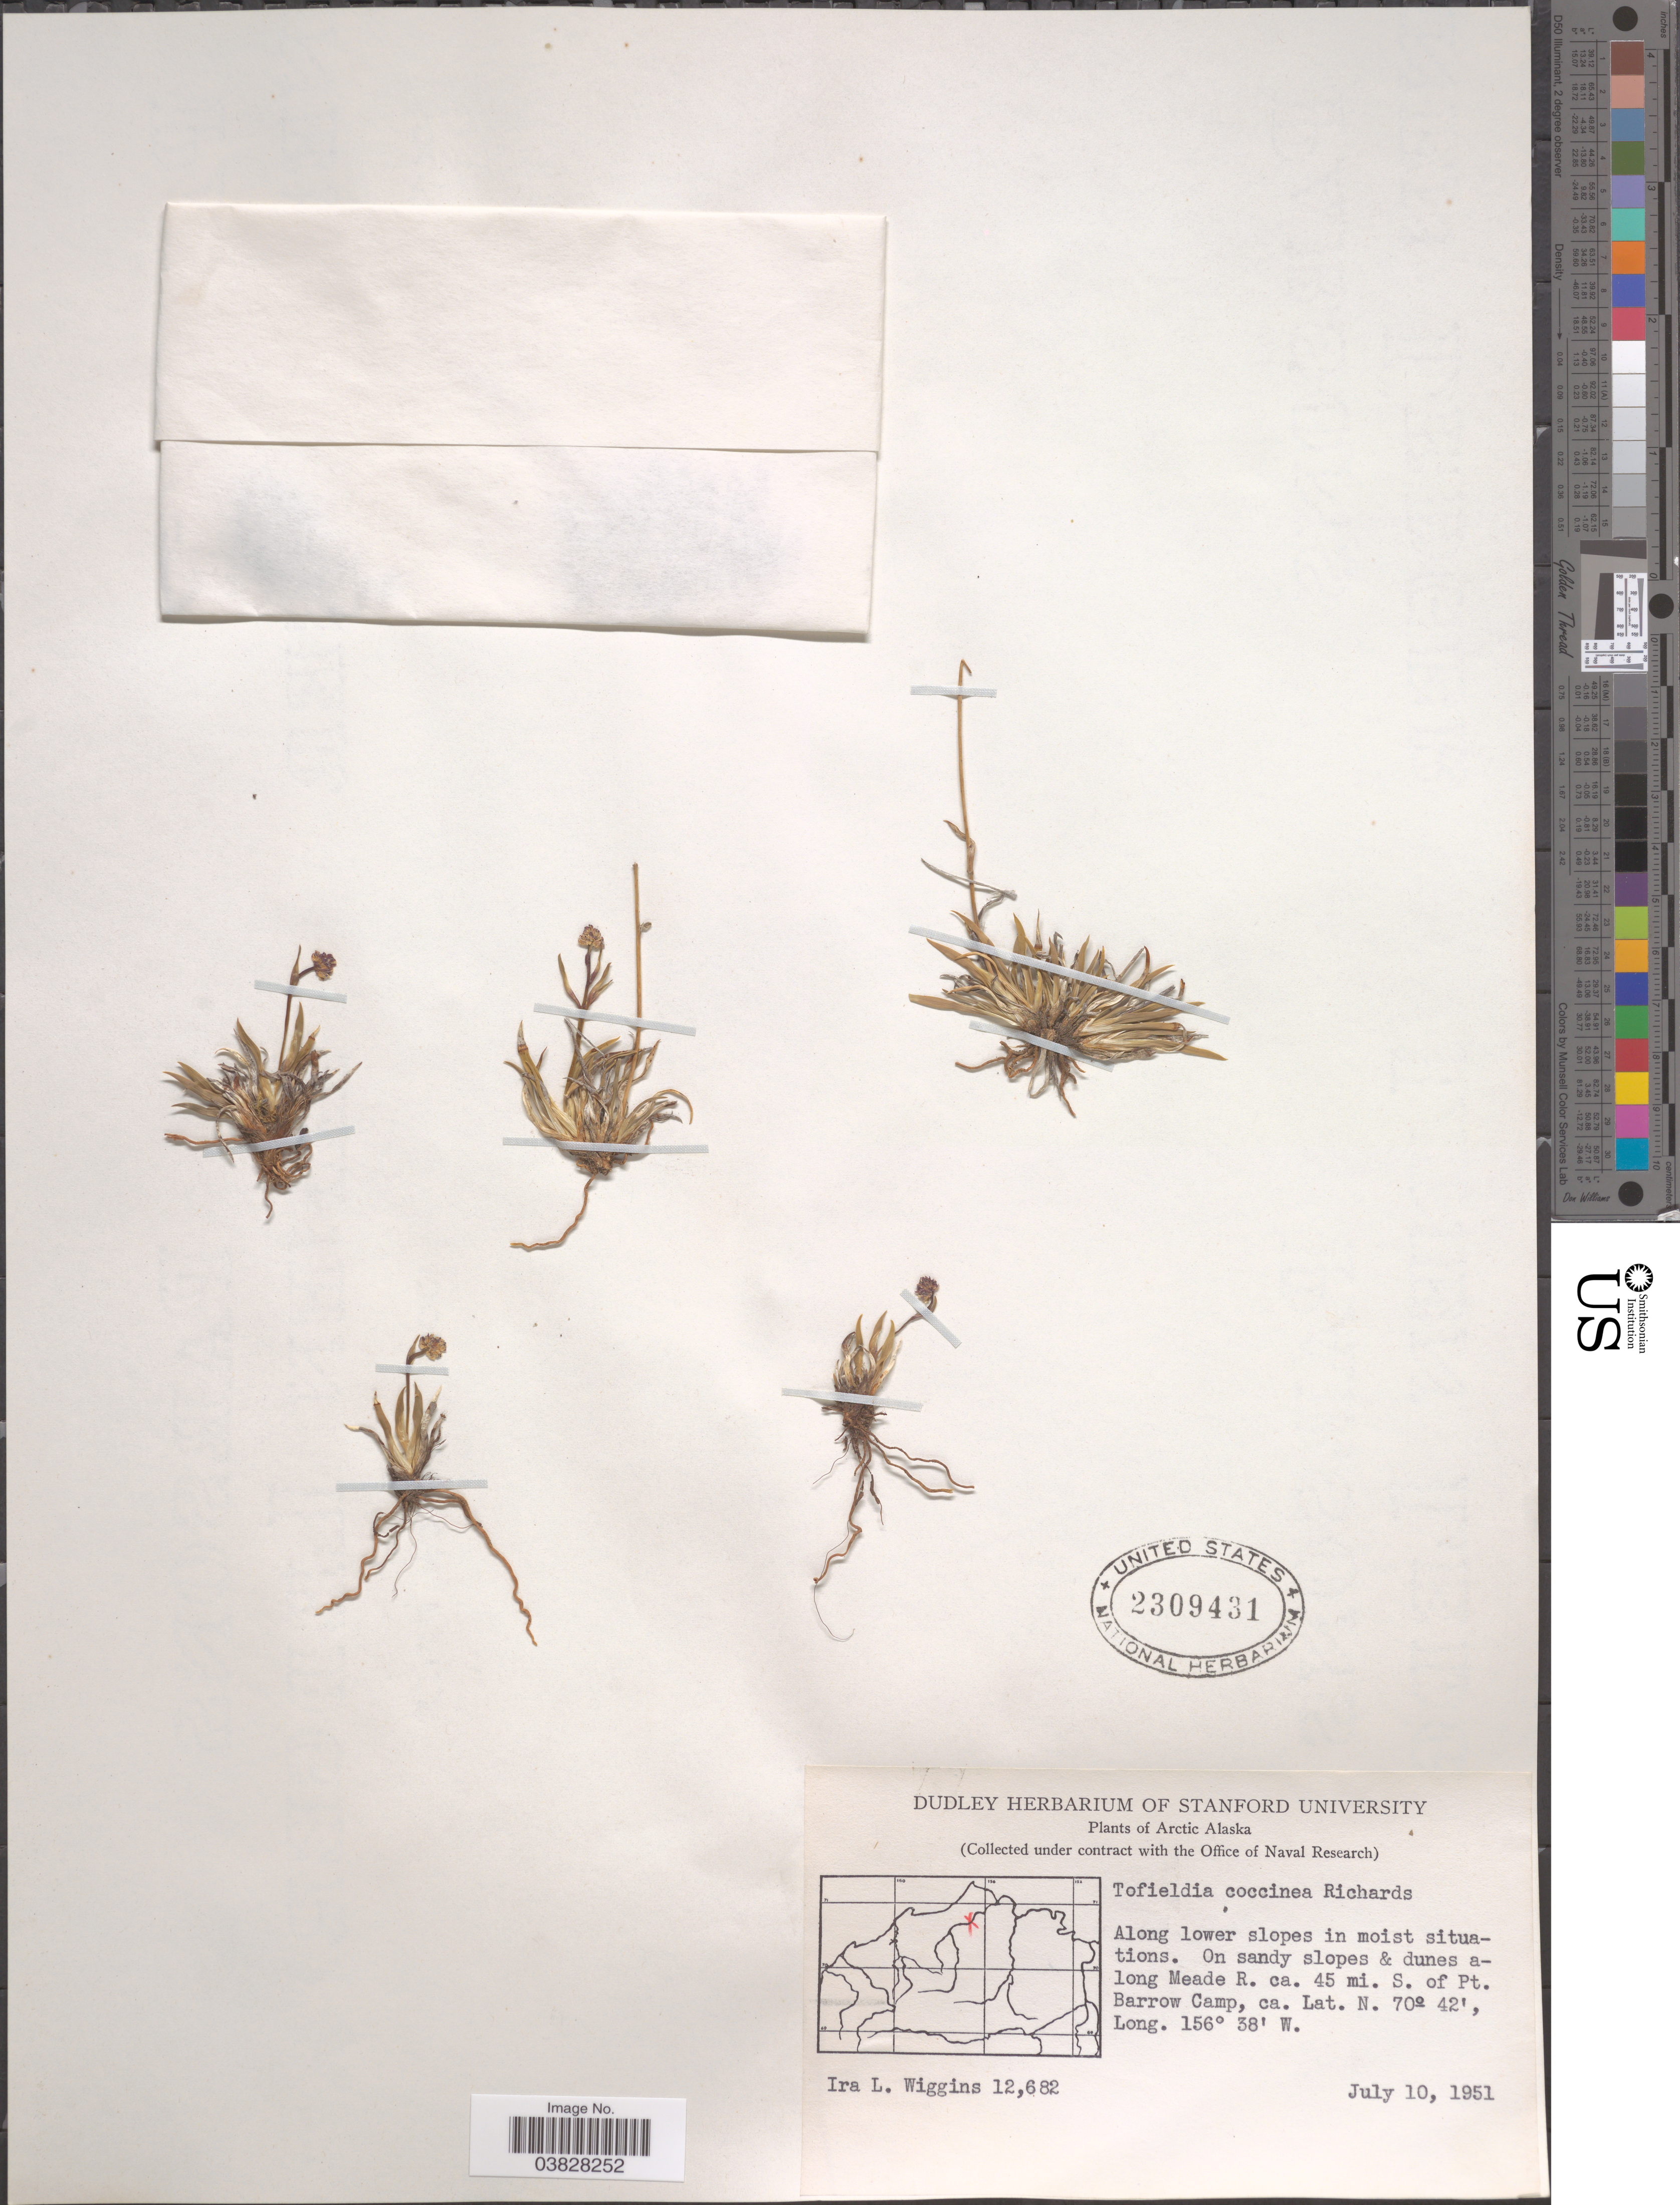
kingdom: Plantae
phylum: Tracheophyta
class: Liliopsida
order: Alismatales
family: Tofieldiaceae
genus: Tofieldia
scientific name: Tofieldia coccinea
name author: Richardson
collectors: I. L. Wiggins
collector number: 12682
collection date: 1951-07-10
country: United States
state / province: Alaska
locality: Arctic Alaska. Along Meade R. ca. 45 mi. S. of Pt. Barrow Camp.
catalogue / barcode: US 2309431